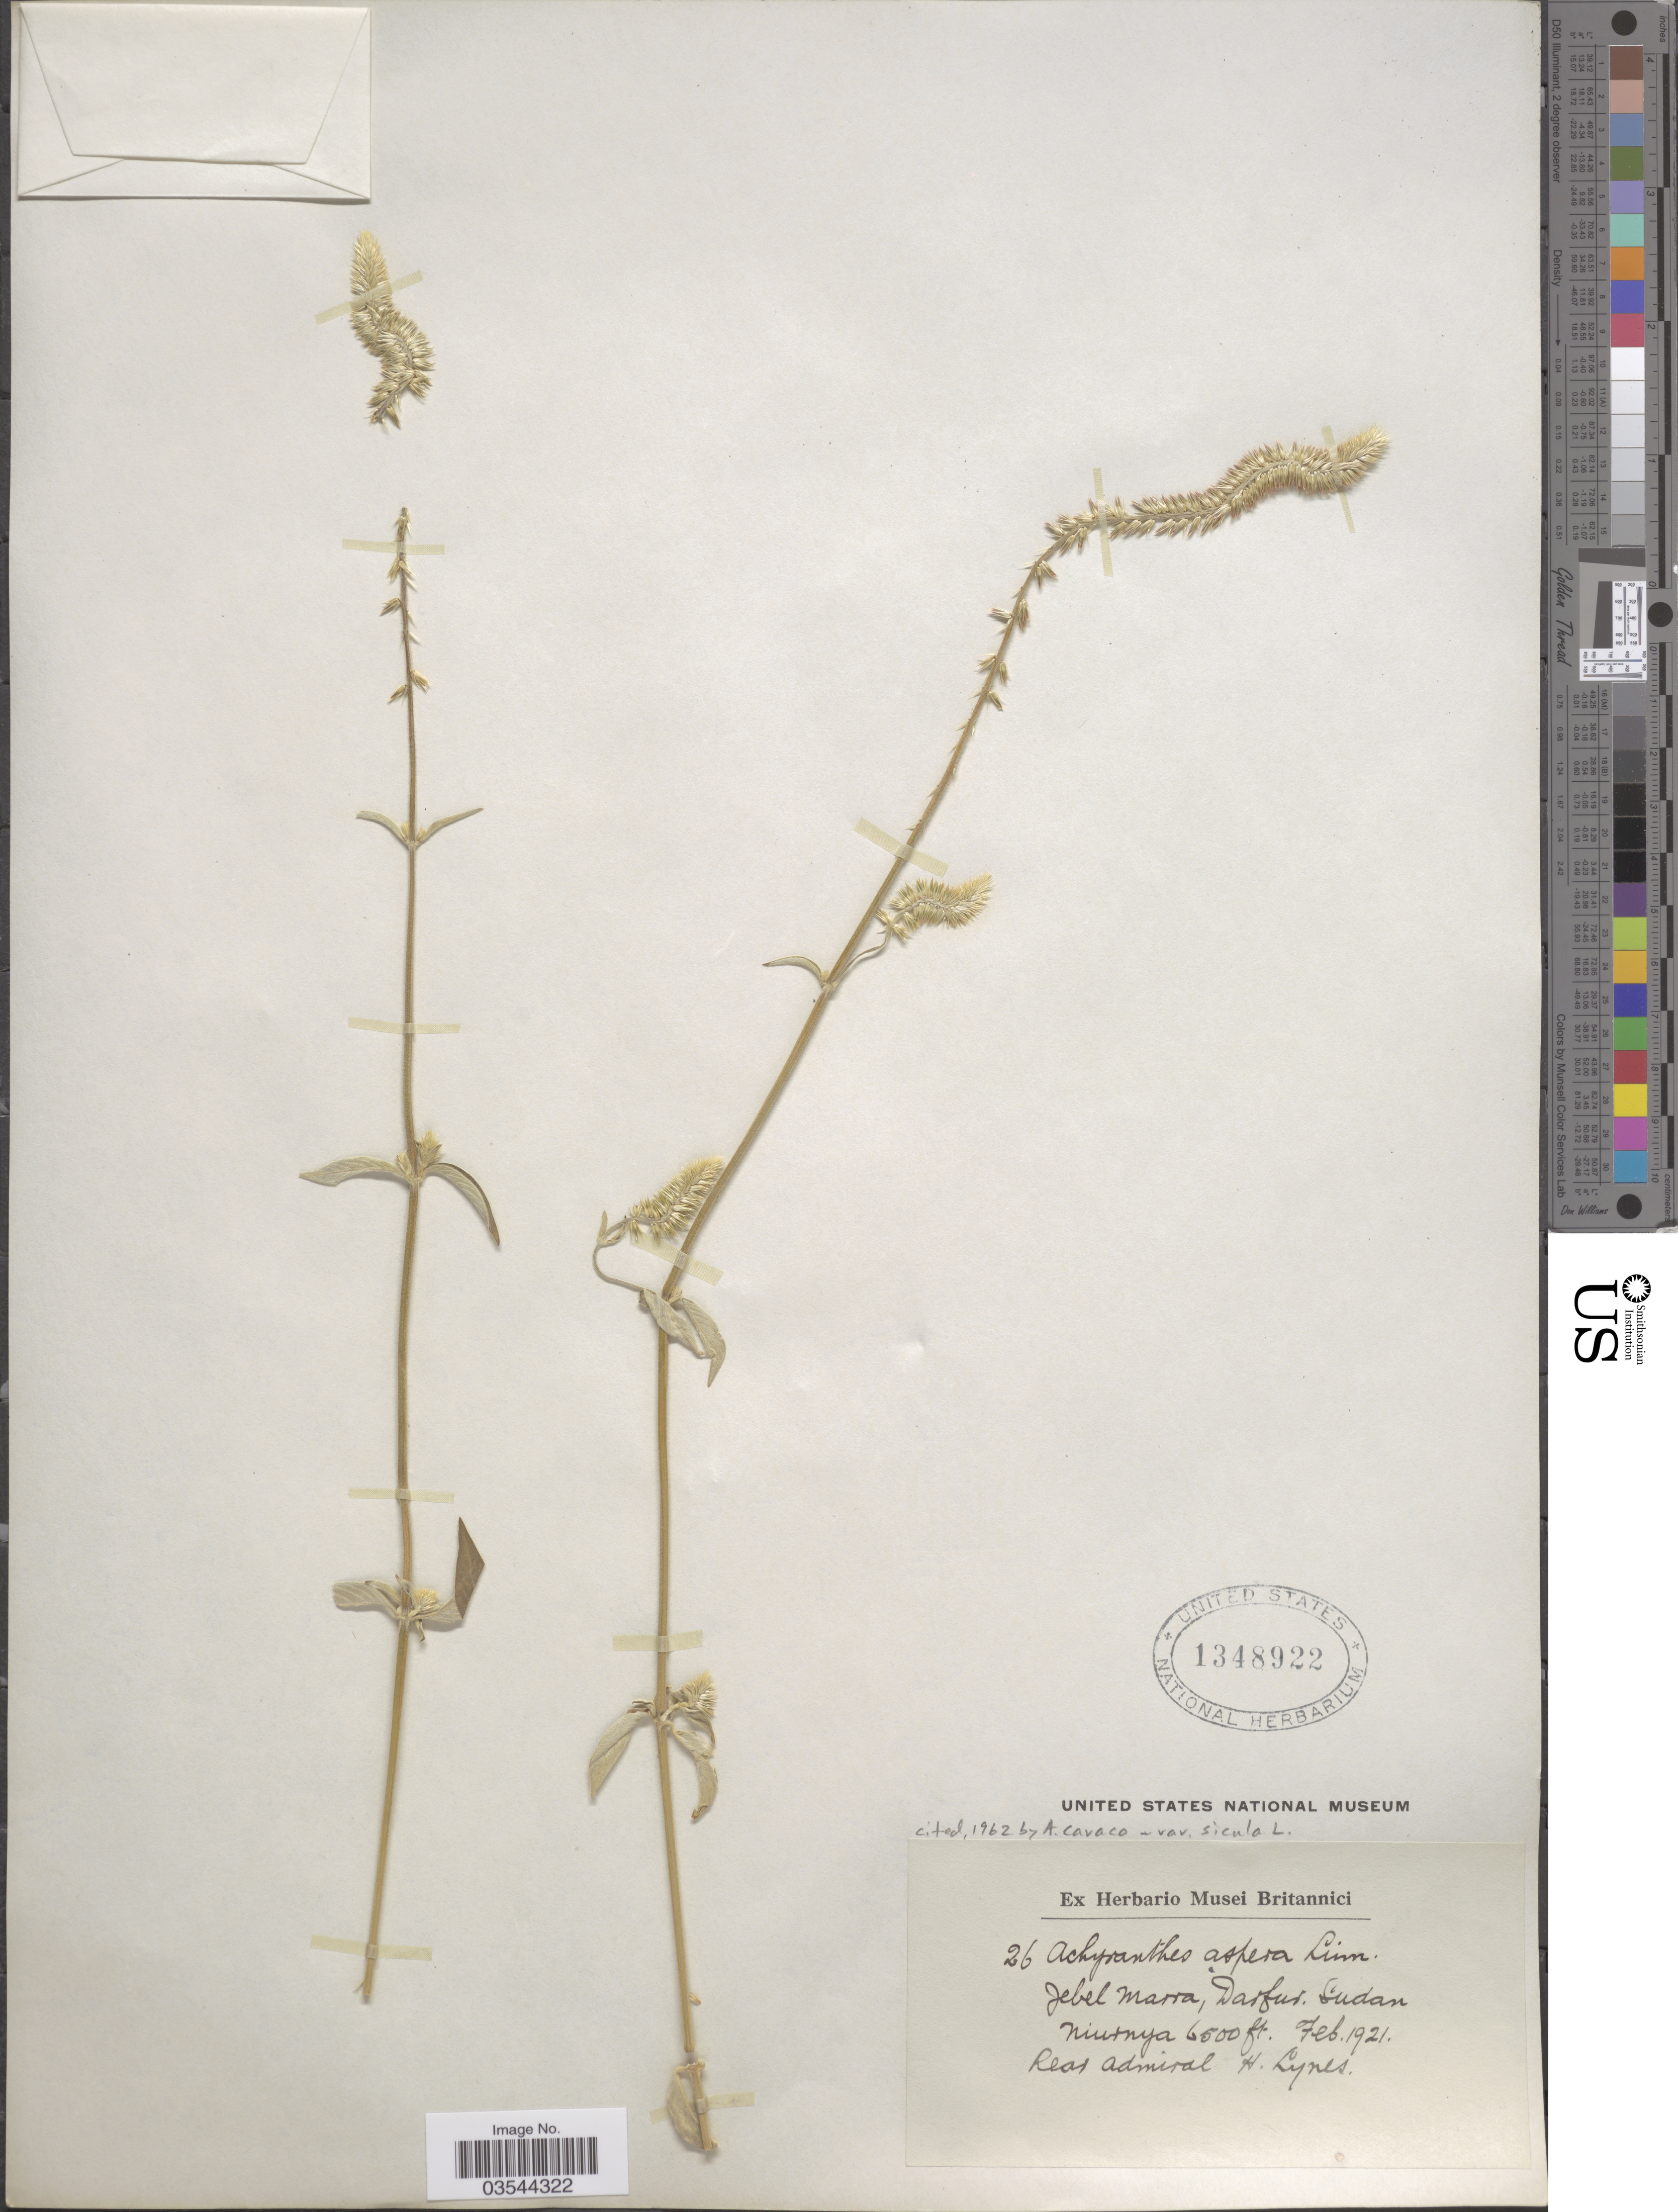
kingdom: Plantae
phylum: Tracheophyta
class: Magnoliopsida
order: Caryophyllales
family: Amaranthaceae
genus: Achyranthes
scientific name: Achyranthes aspera var. sicula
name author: L.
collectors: H. Lynes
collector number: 26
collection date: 1921-02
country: Sudan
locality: Jebel Marra, Darfur. Niurnya.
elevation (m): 1981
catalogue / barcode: US 1348922